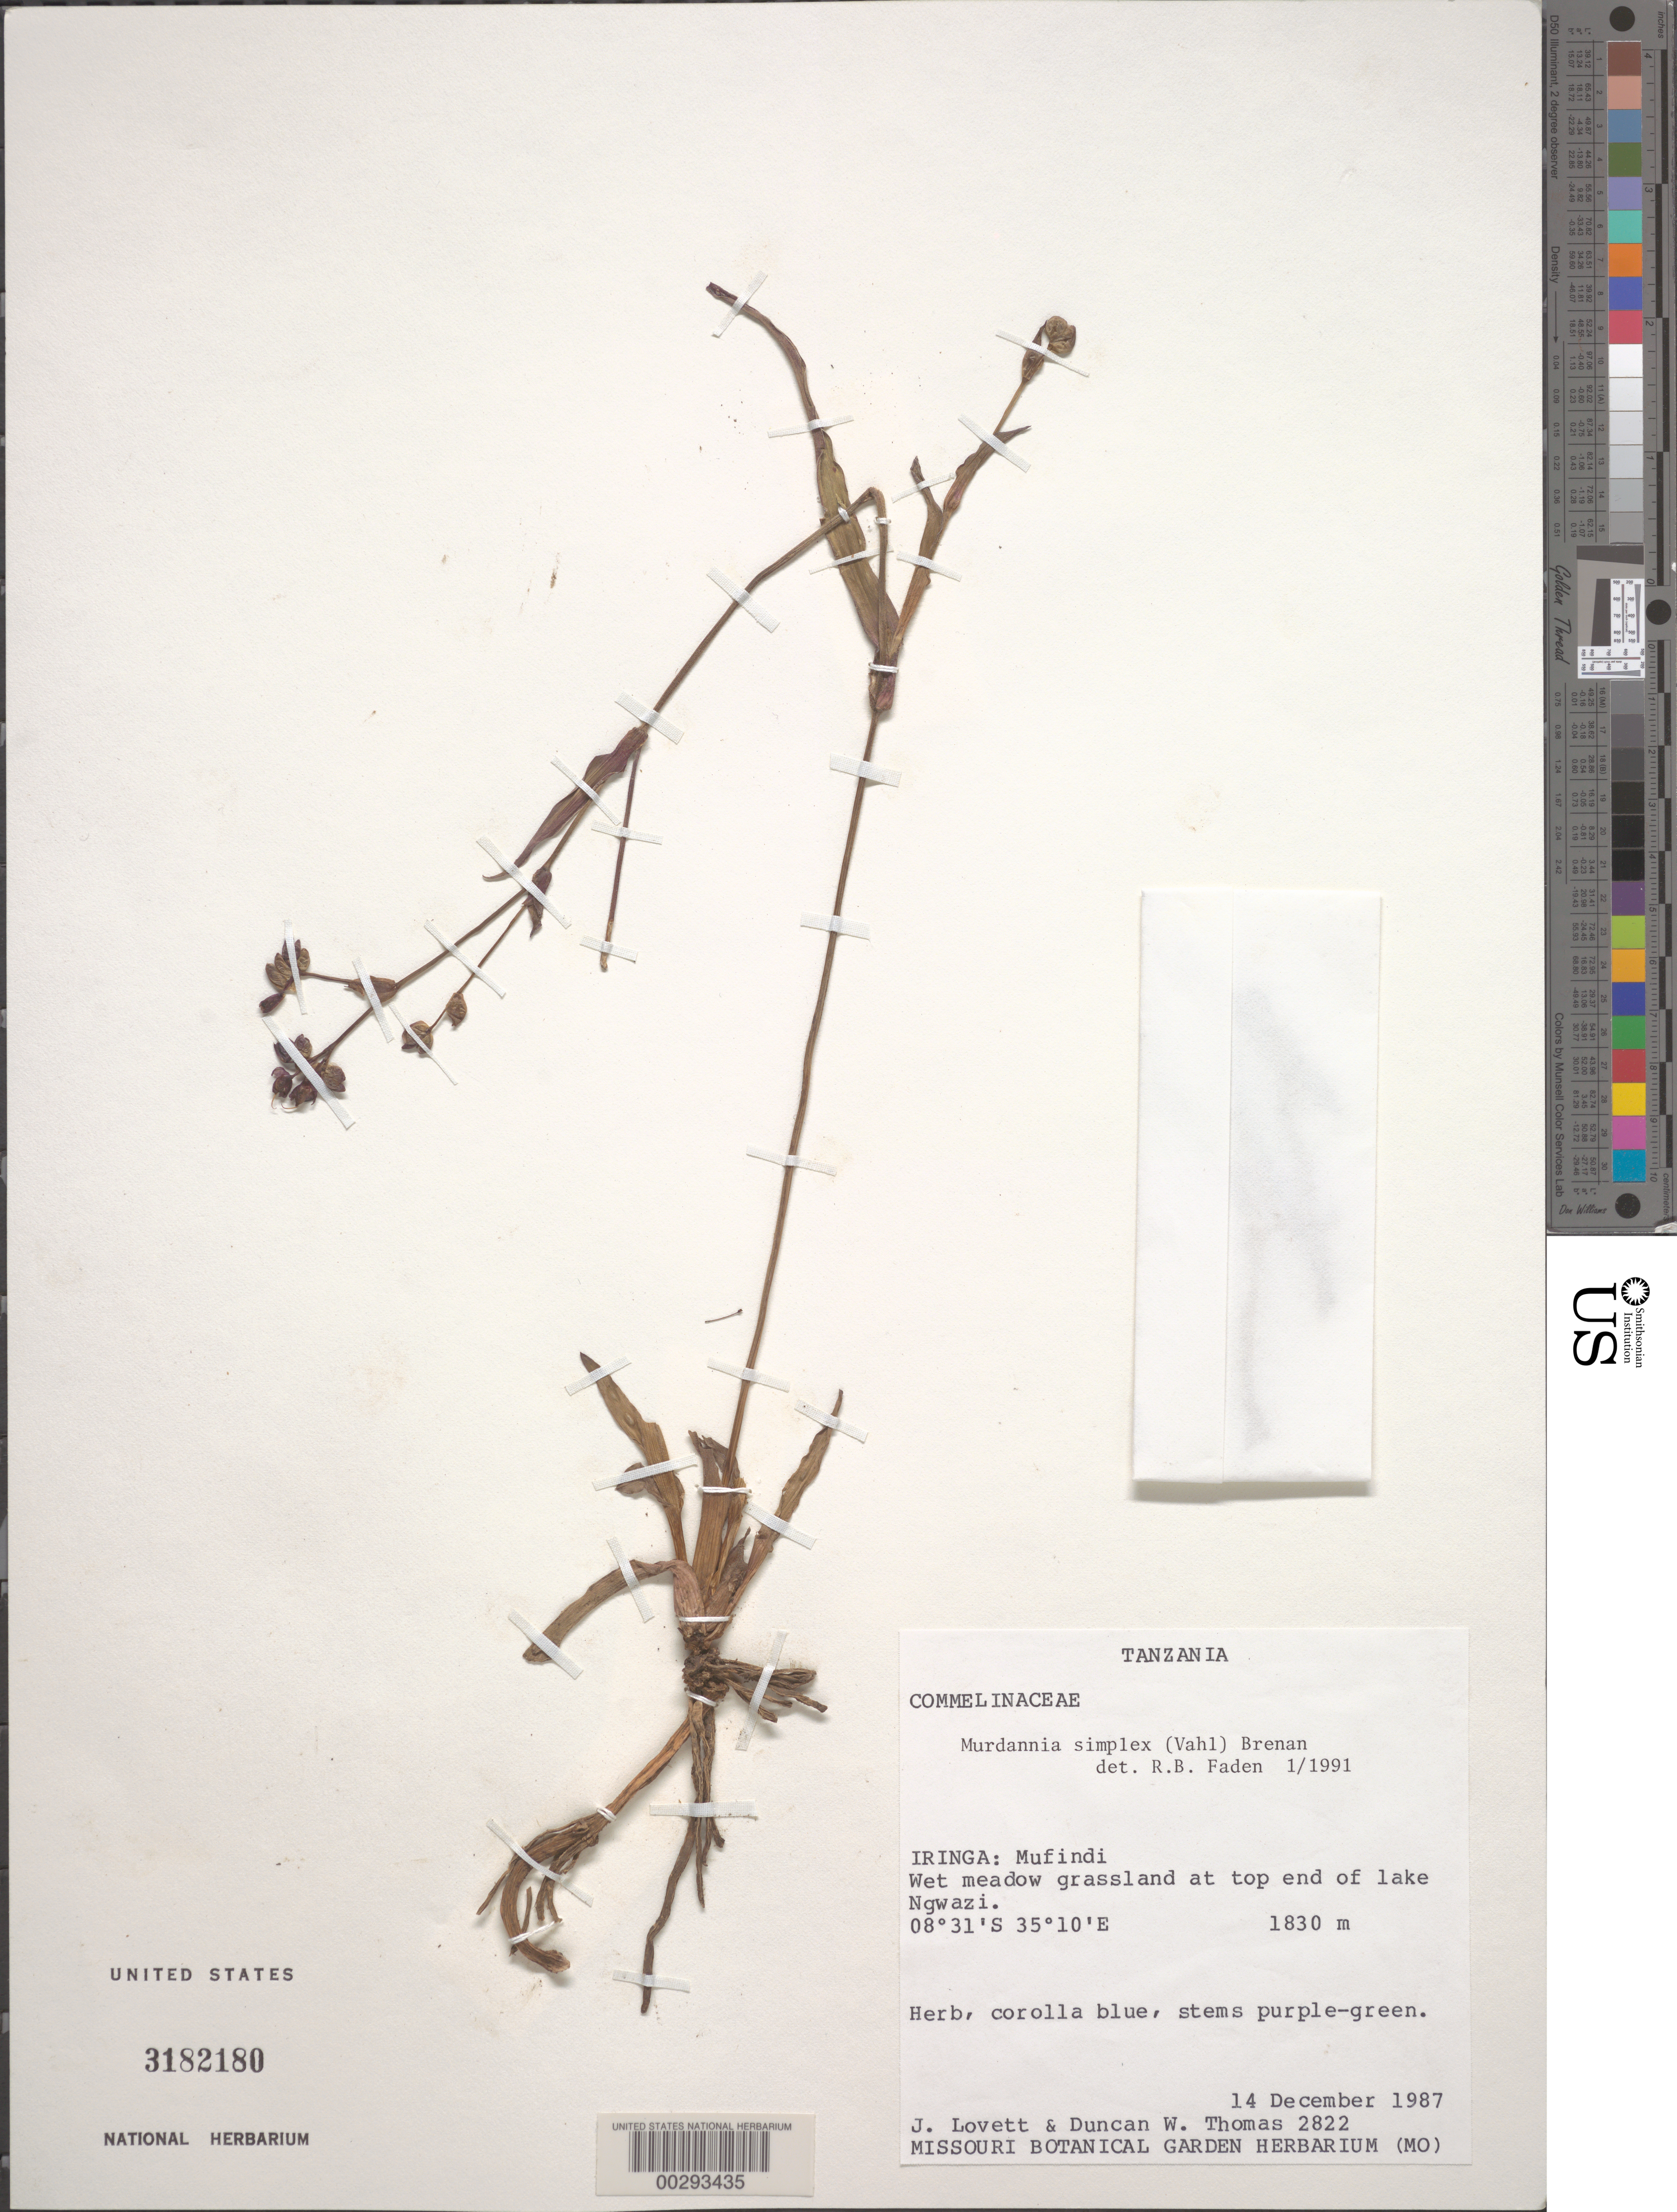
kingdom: Plantae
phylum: Tracheophyta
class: Liliopsida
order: Commelinales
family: Commelinaceae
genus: Murdannia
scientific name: Murdannia simplex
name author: (Vahl) Brenan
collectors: J. Lovett & D. W. Thomas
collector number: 2822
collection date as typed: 14 Dec 1987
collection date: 1987-12-14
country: Tanzania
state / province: Iringa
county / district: Mufindi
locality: Lake ngwazi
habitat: Wet meadow grassland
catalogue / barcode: US 3182180